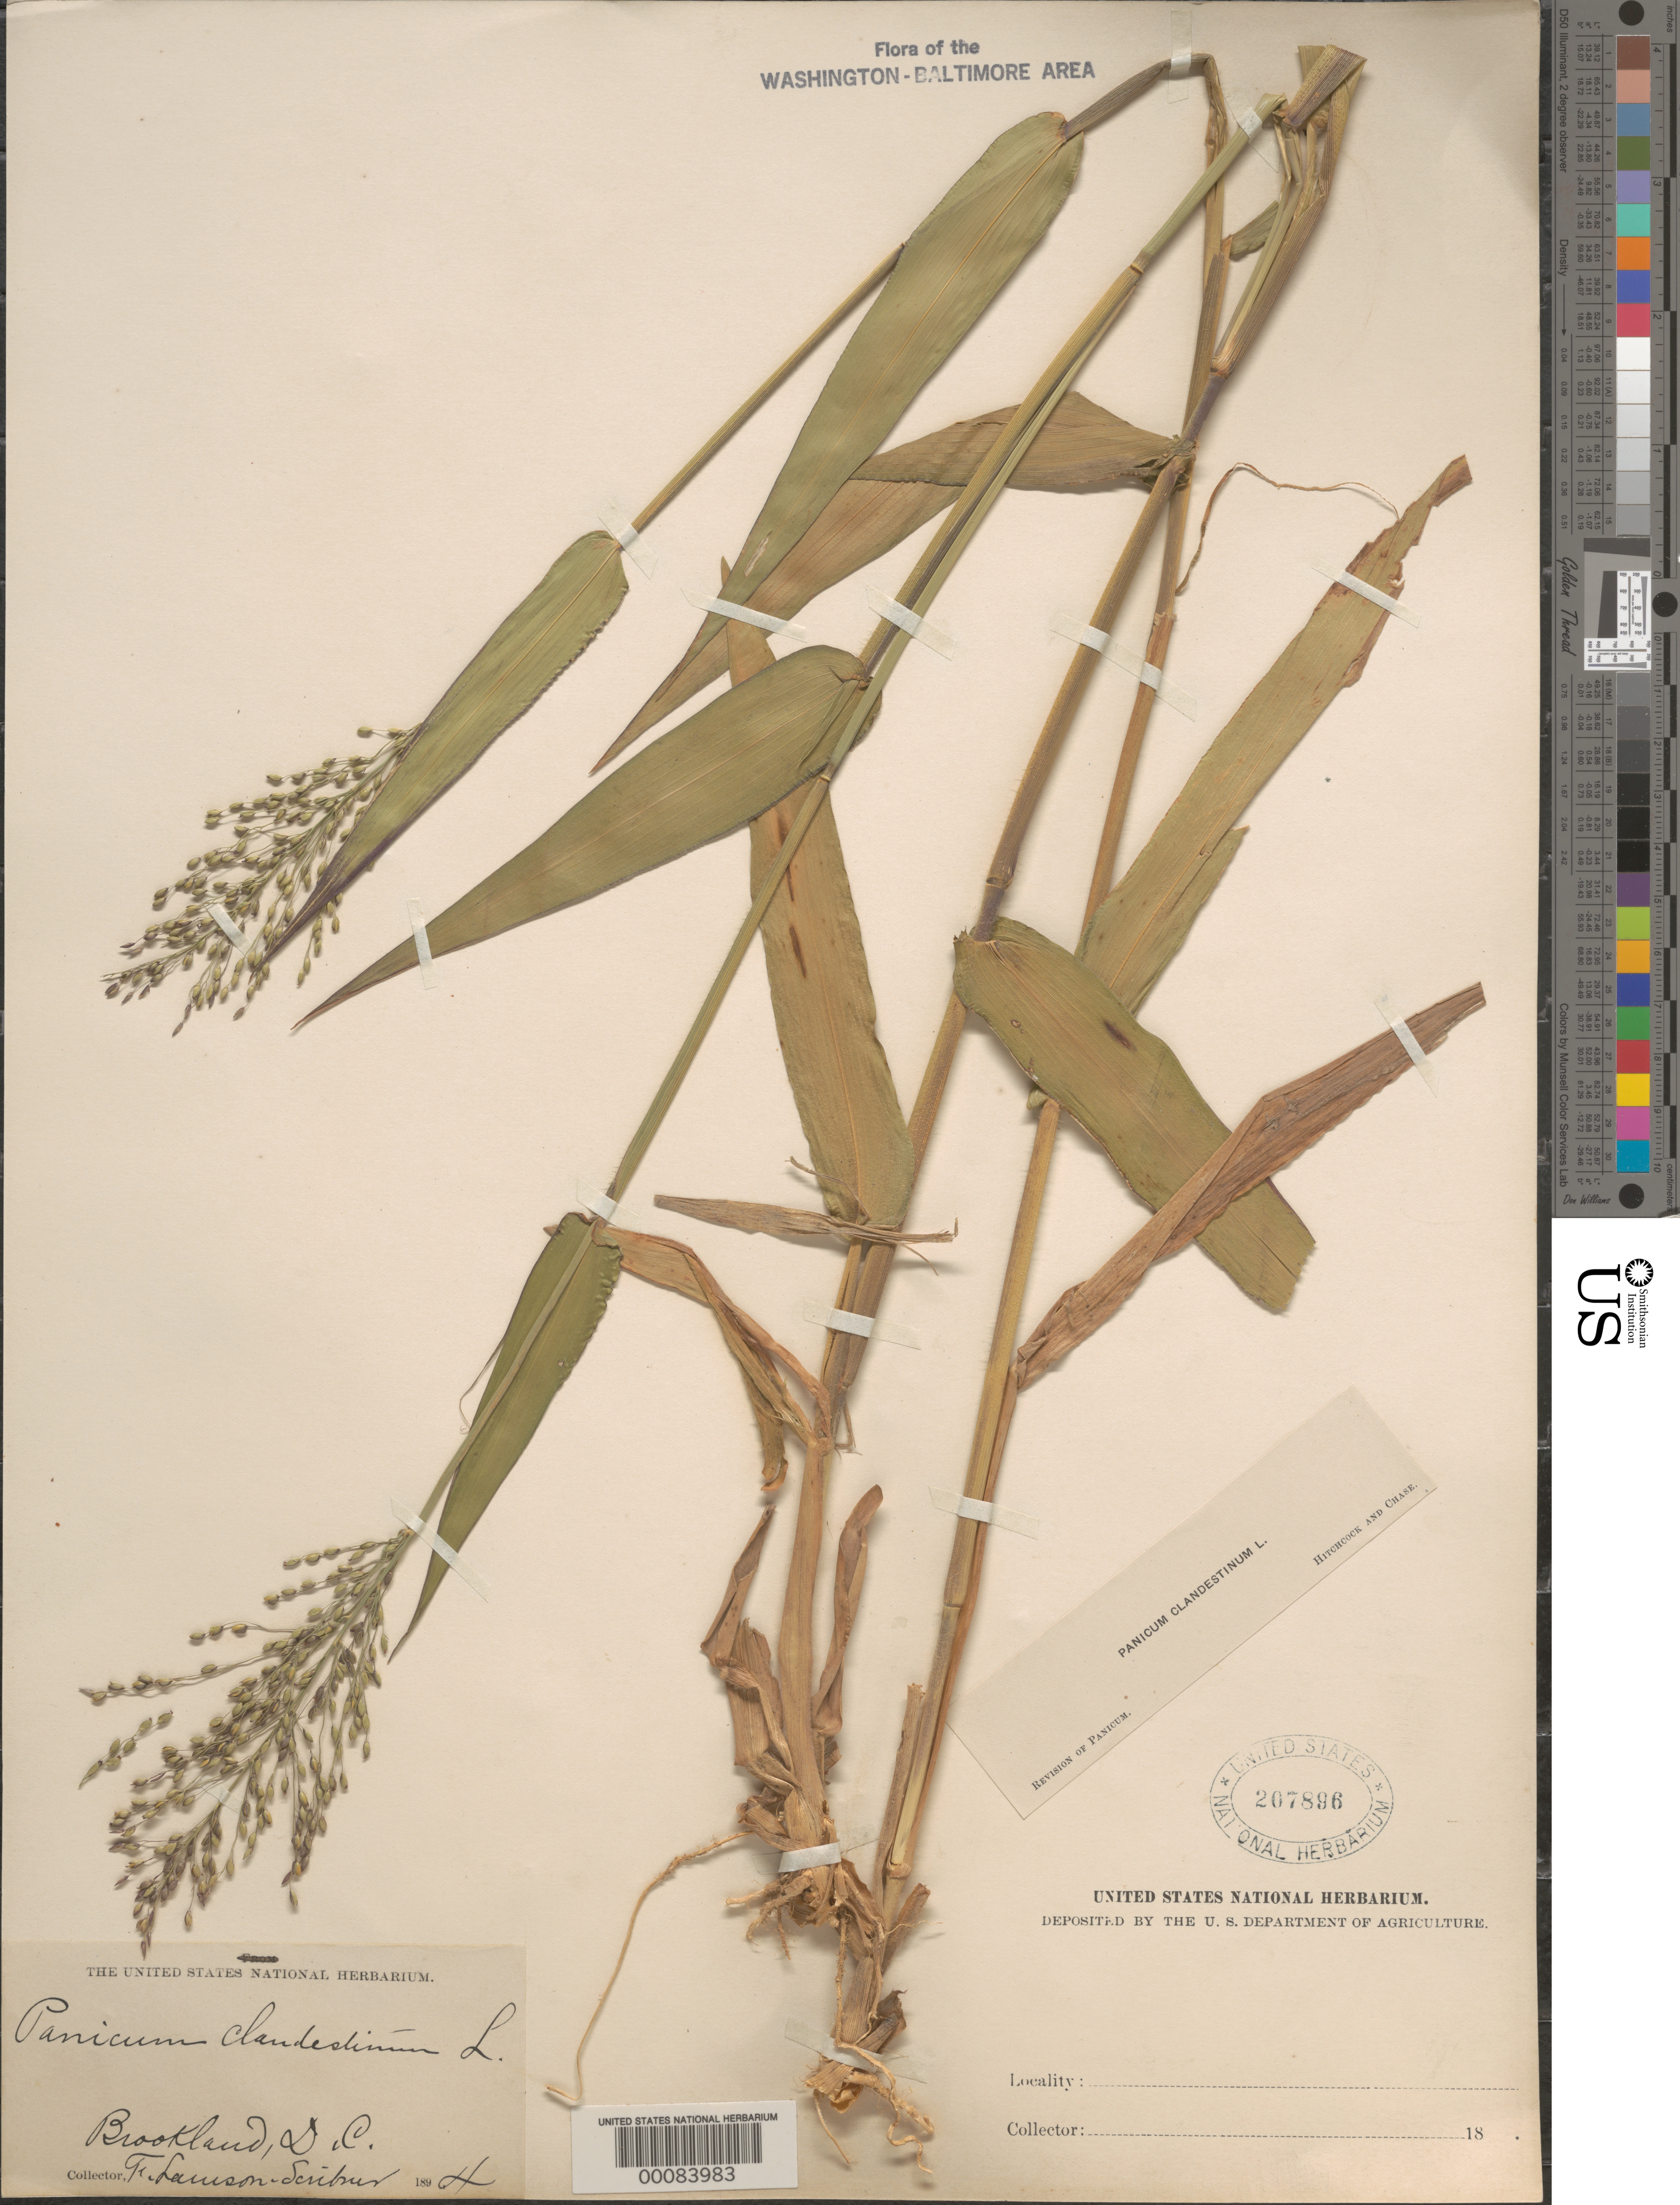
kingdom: Plantae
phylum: Tracheophyta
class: Liliopsida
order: Poales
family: Poaceae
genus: Dichanthelium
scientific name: Dichanthelium clandestinum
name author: (L.) Gould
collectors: F. L. Scribner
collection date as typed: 1894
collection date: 1894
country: United States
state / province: District of Columbia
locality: Brookland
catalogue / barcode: US 207896